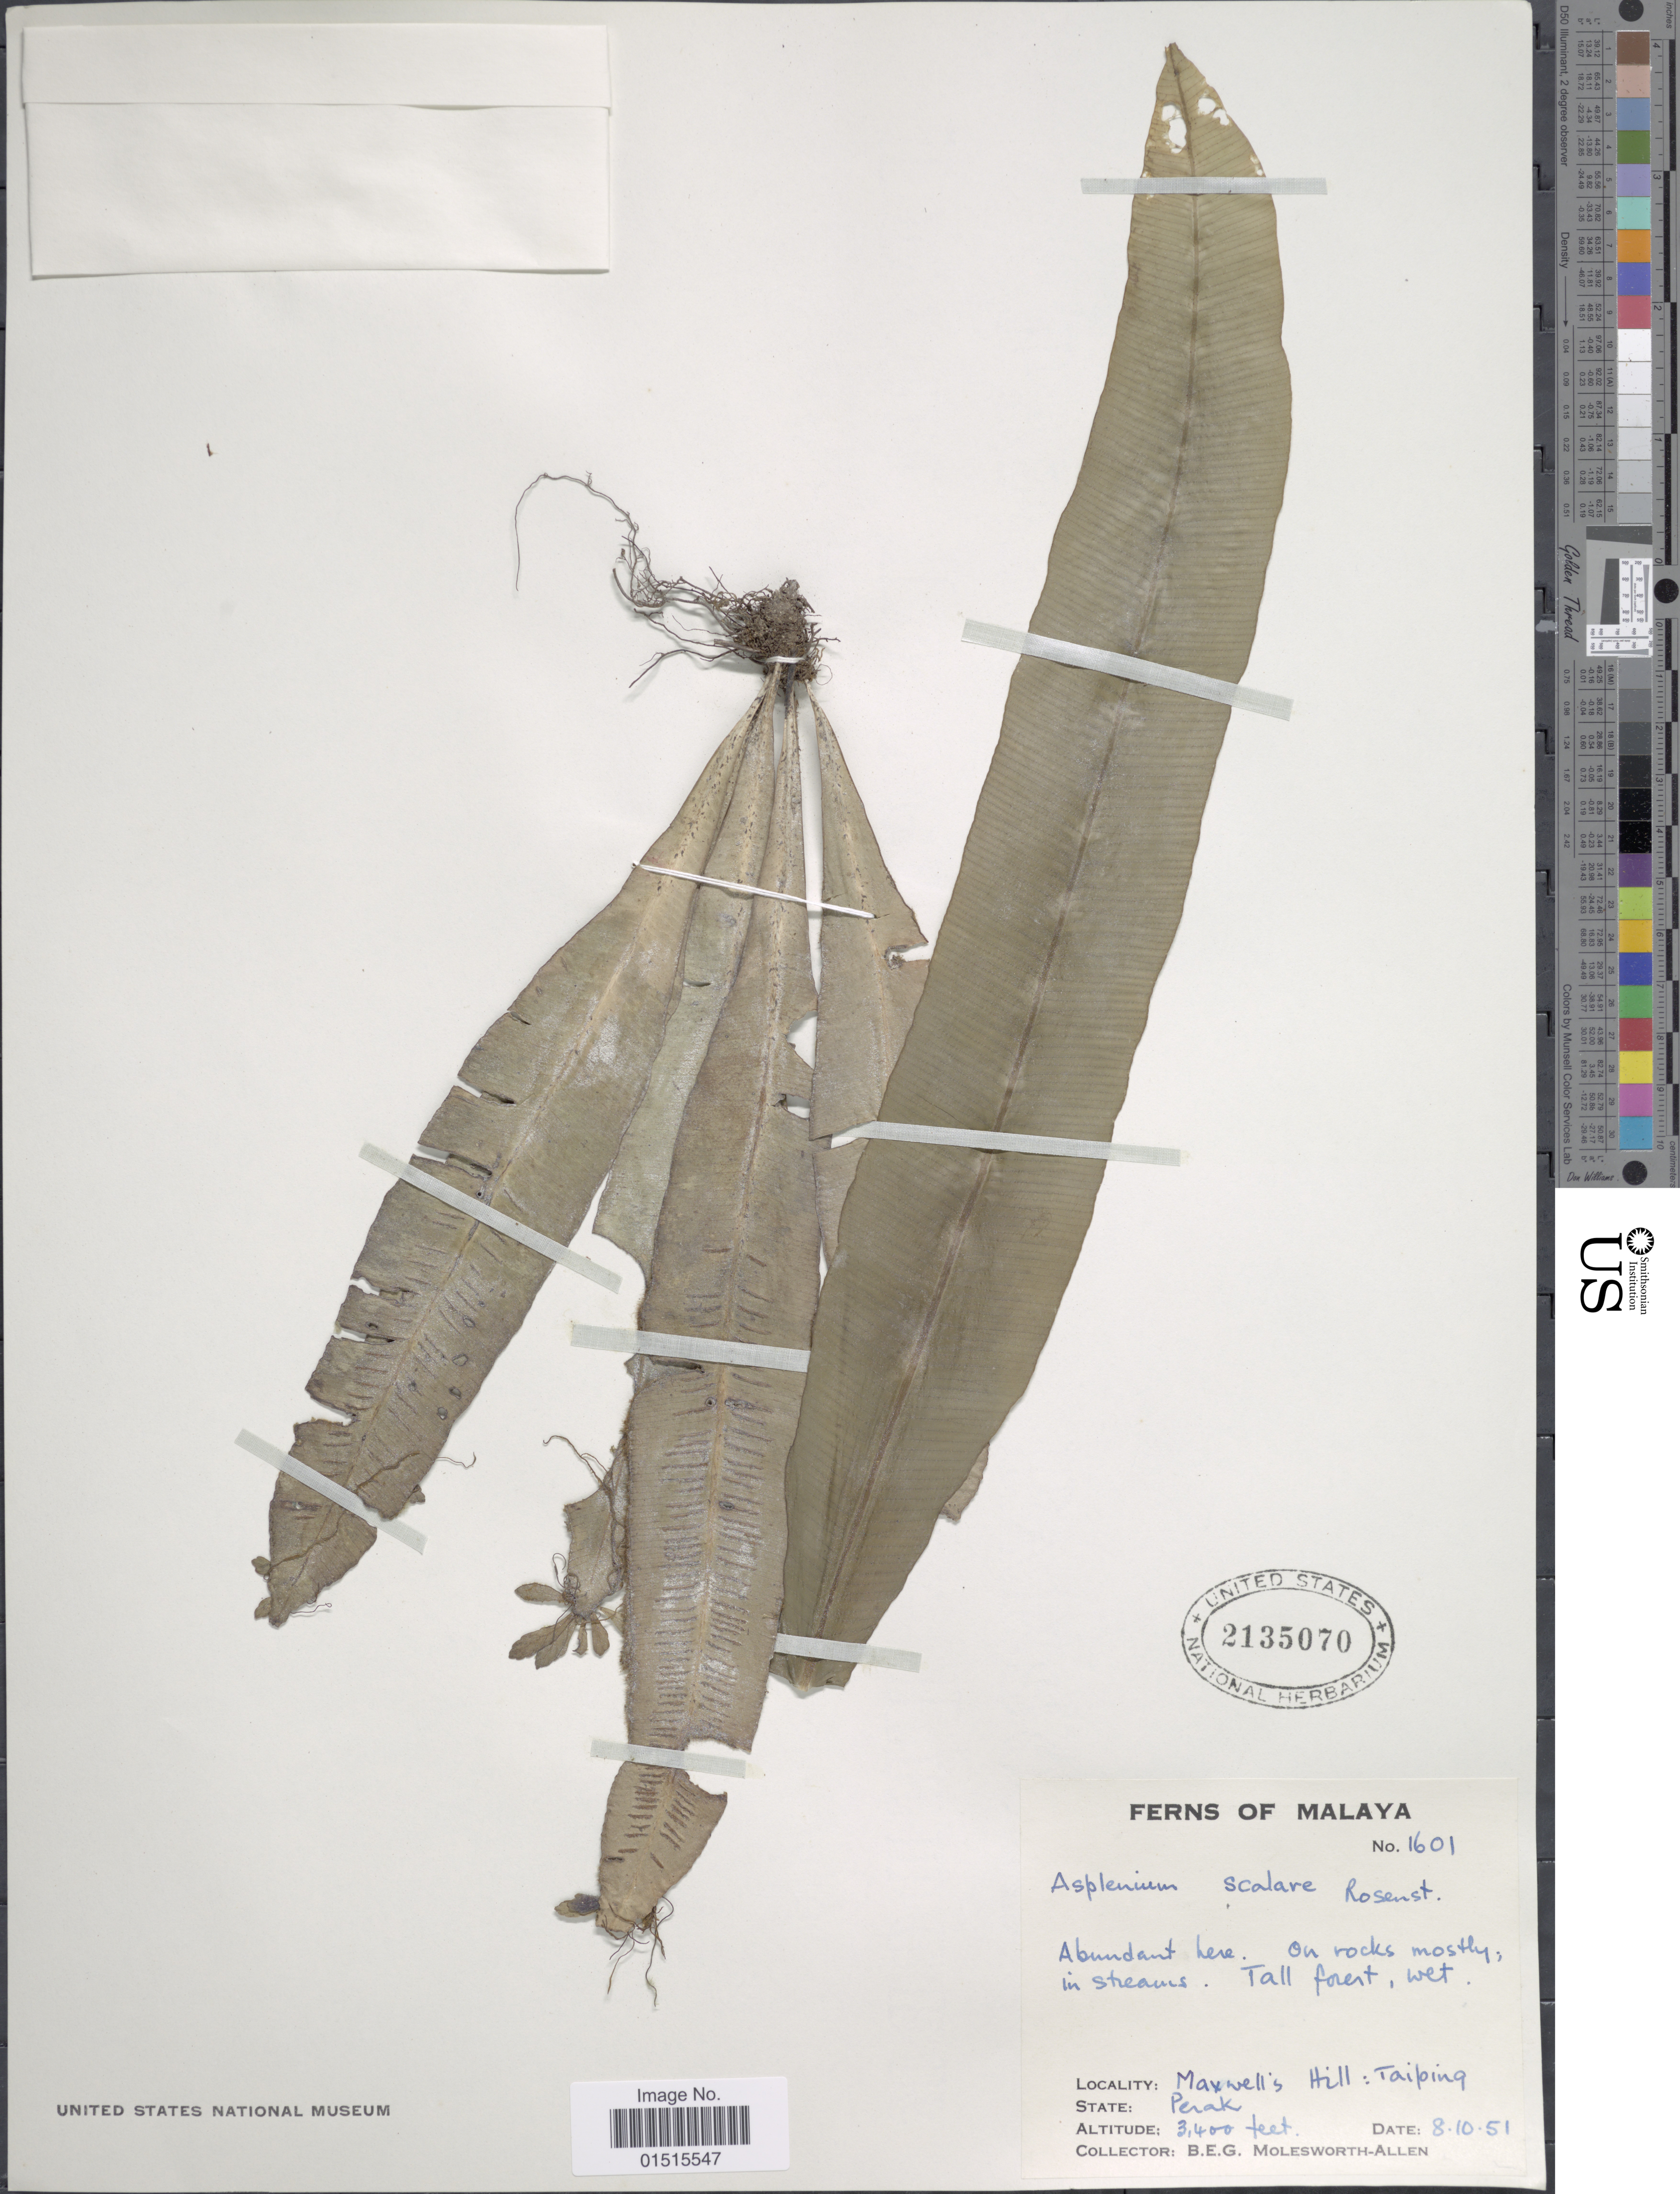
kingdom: Plantae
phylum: Tracheophyta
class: Polypodiopsida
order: Polypodiales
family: Aspleniaceae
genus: Asplenium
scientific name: Asplenium scalare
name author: Rosenst.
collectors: B. E. G. Molesworth-Allen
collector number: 1601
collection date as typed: Transcribed d/m/y: 8/10/51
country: Malaysia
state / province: Perak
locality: Malaya, Maxwell's Hill: Taiping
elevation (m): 1036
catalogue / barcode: US 2135070